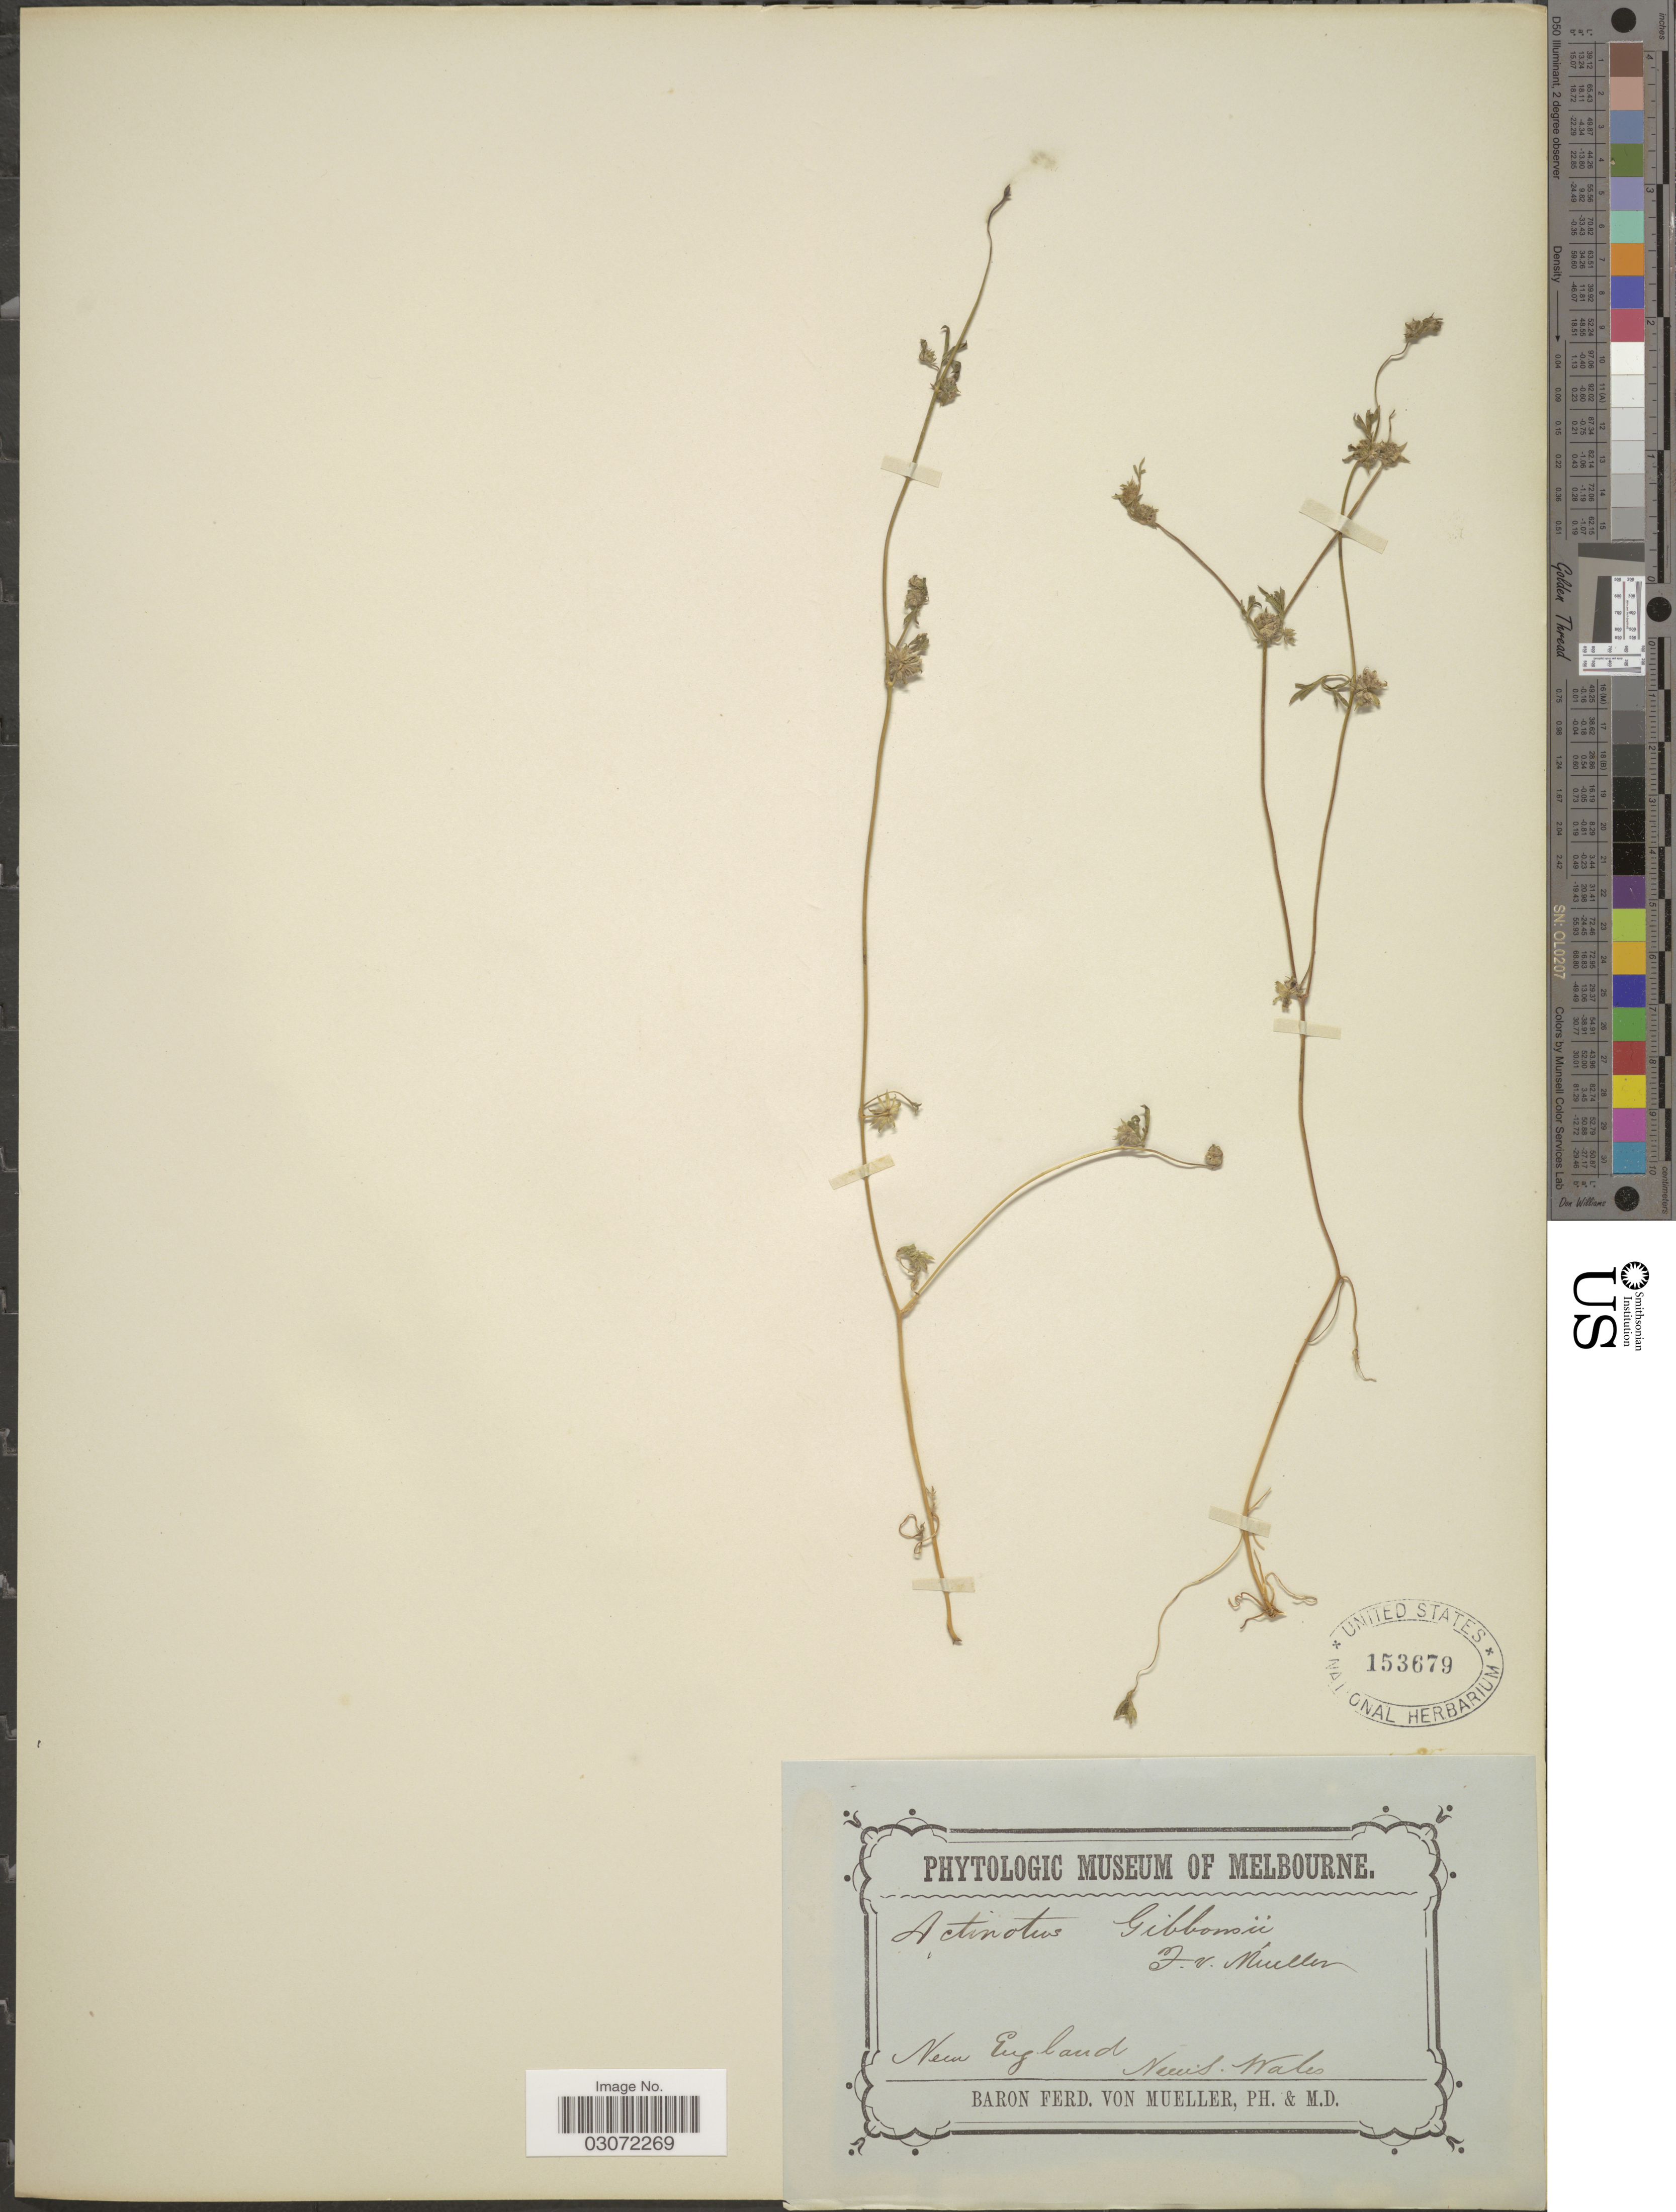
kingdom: Plantae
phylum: Tracheophyta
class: Magnoliopsida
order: Apiales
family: Apiaceae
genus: Actinotus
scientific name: Actinotus gibbonsii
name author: F. Muell.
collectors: F. von Mueller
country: Australia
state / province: New South Wales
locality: New England.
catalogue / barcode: US 153679